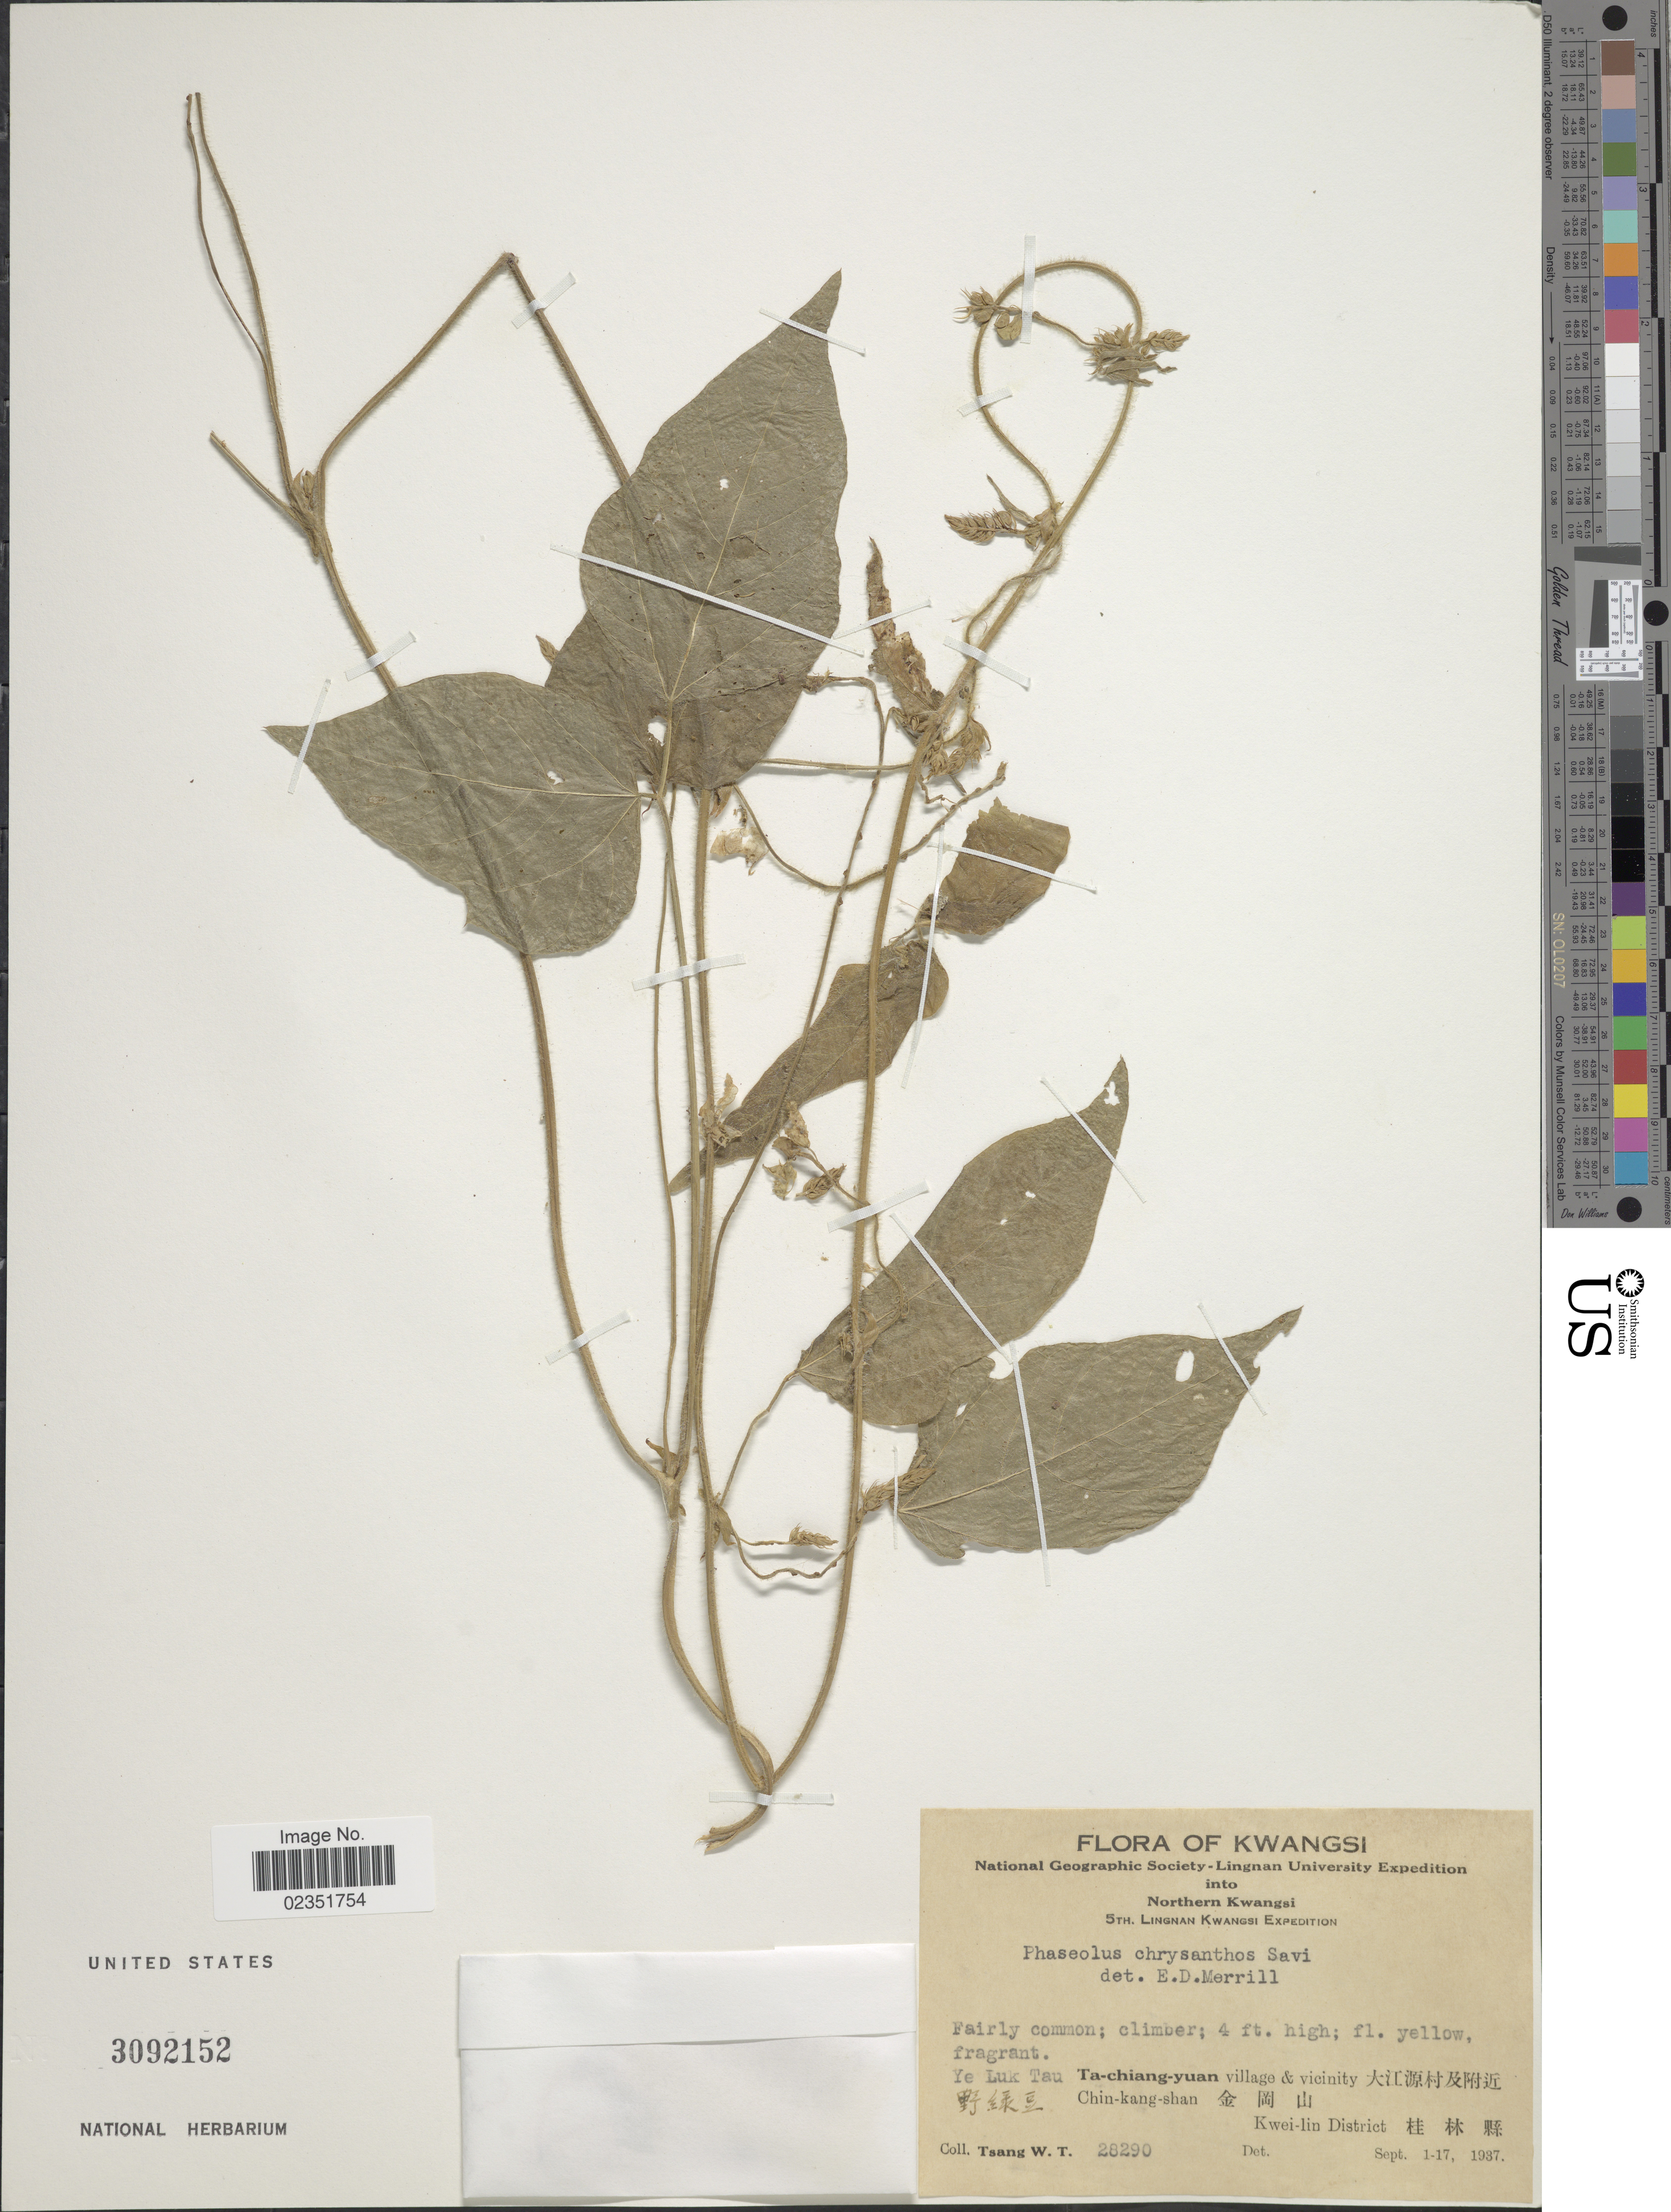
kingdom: Plantae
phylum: Tracheophyta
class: Magnoliopsida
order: Fabales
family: Fabaceae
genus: Phaseolus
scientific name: Phaseolus chrysanthos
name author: Savi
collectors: W. T. Tsang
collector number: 28290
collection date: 1937-09-01/1937-09-17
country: China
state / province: Guangxi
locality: Kwangsi, Northern Kwangsi, Ye Luk Tau Ta-chiang-yuan village & vicinity, Chin-kang-shan, Kwei-lin District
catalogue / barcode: US 3092152